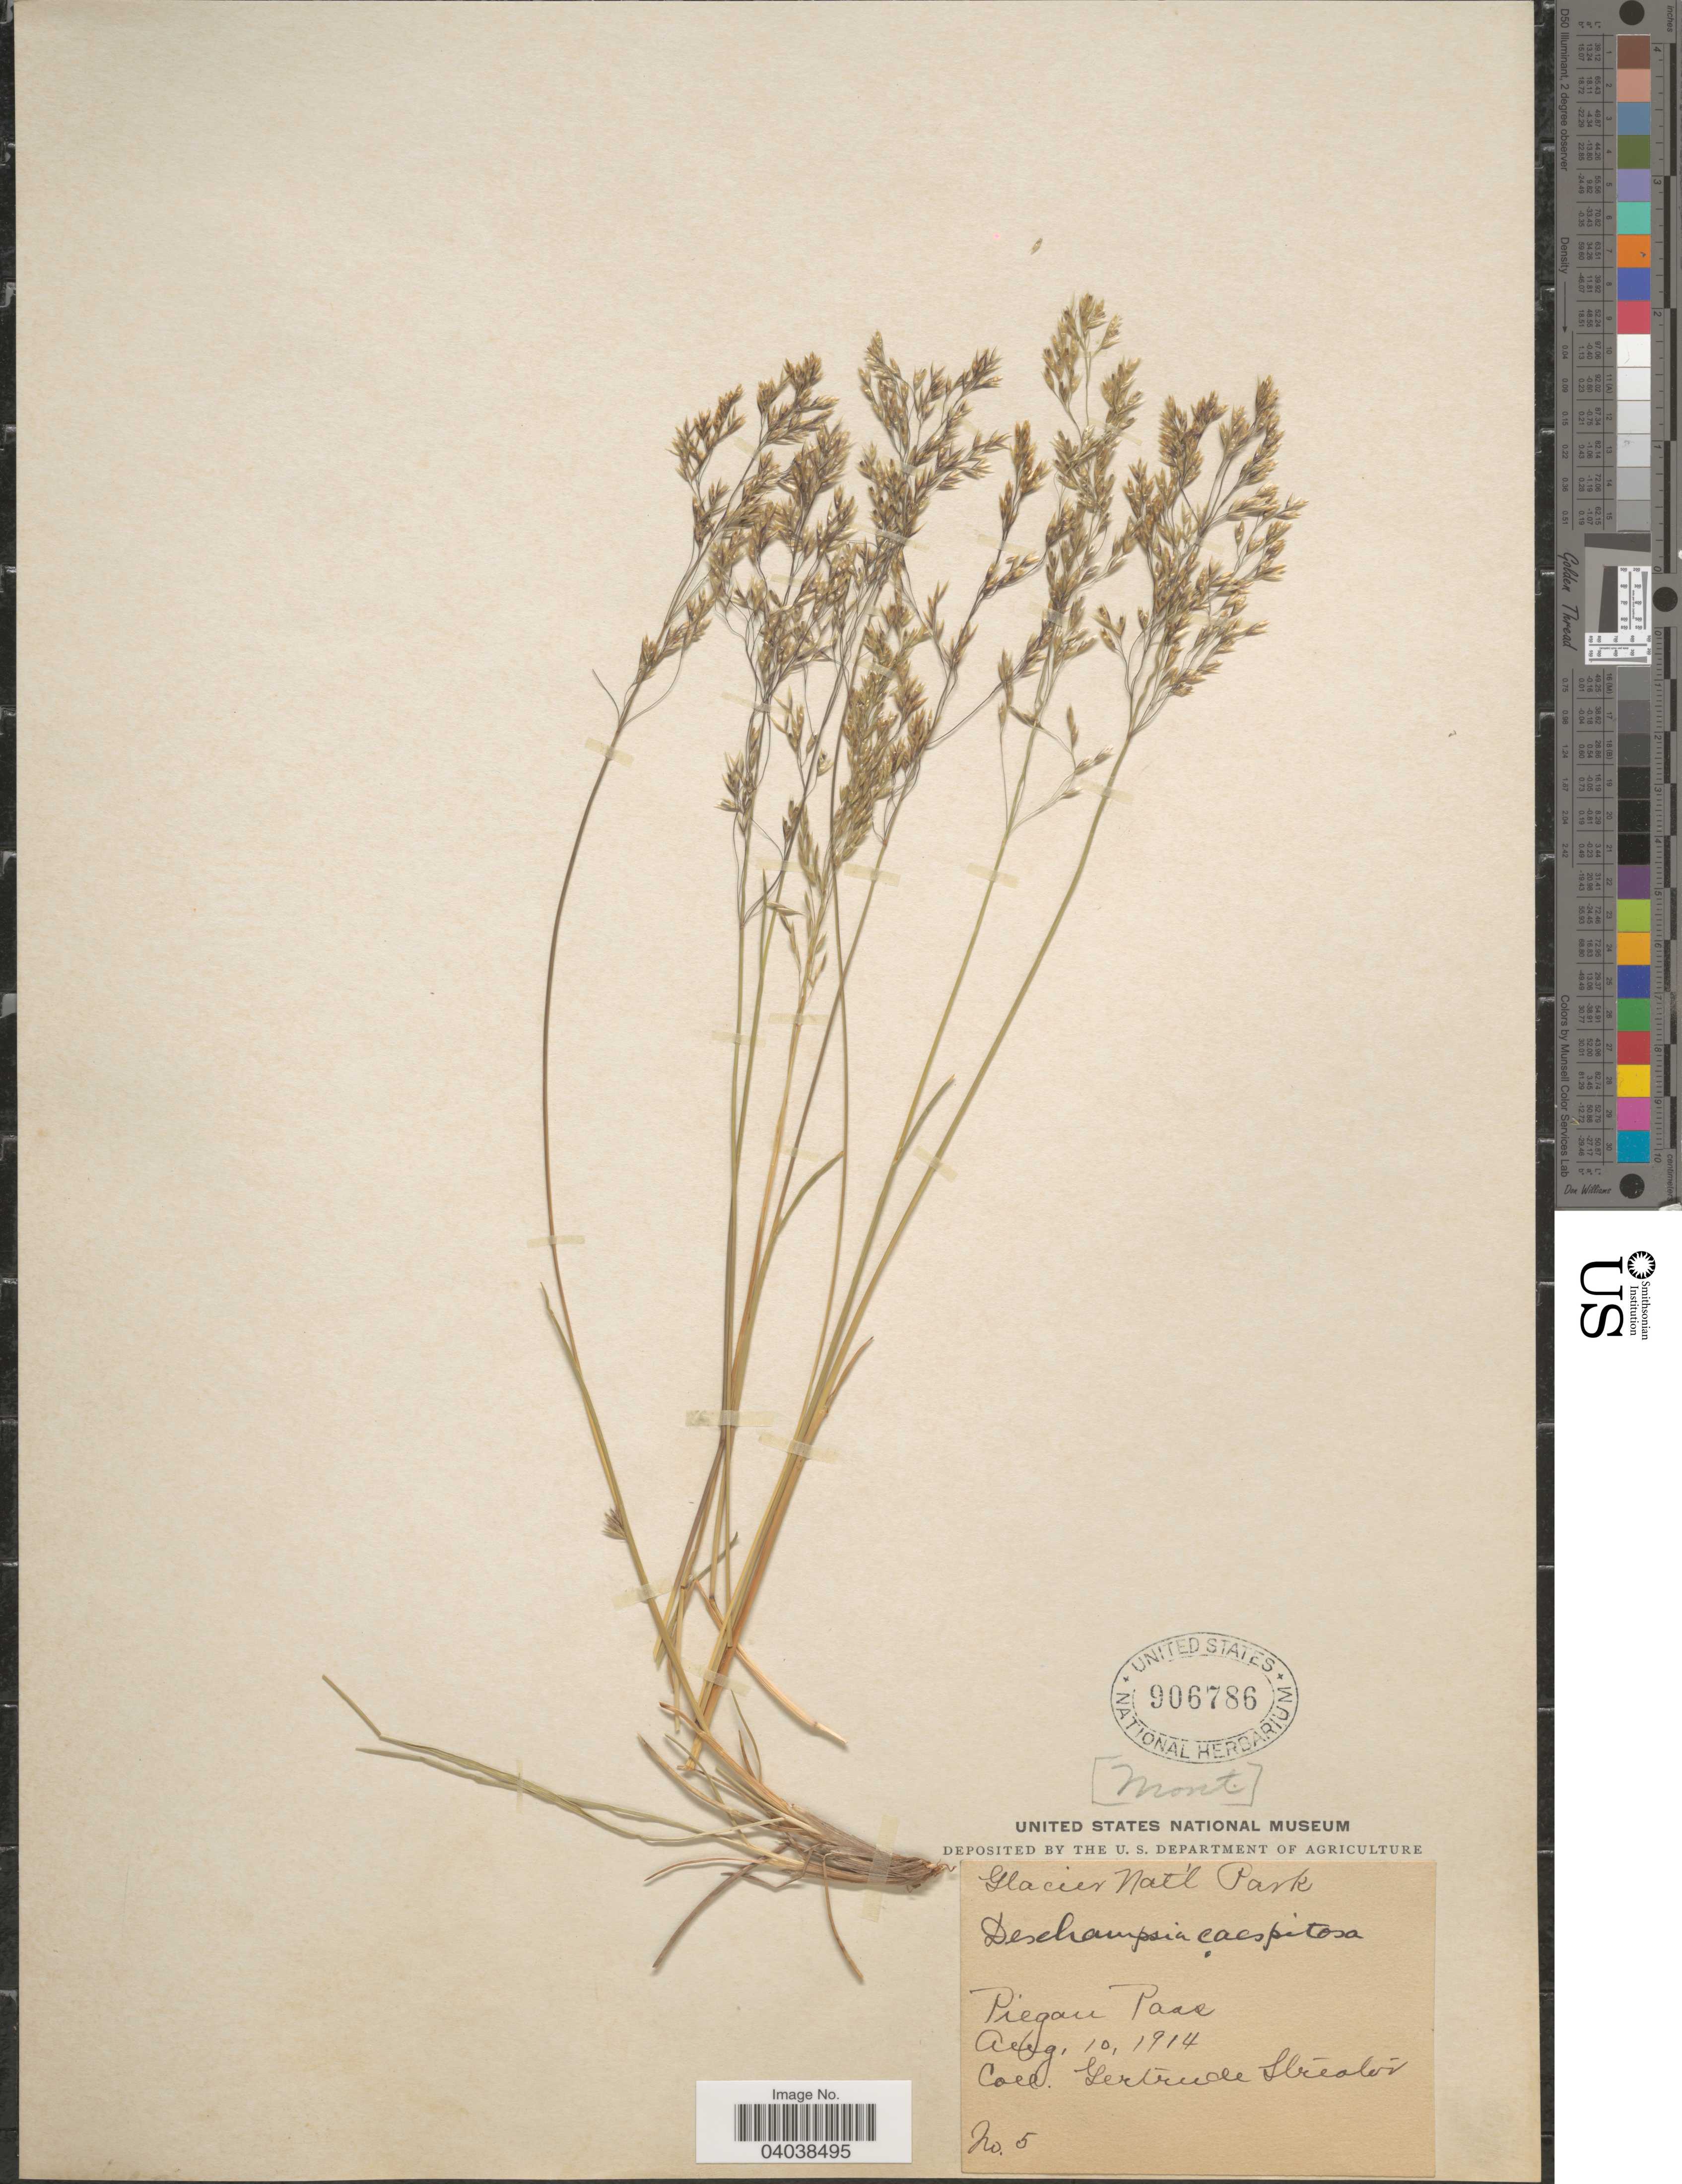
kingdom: Plantae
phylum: Tracheophyta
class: Liliopsida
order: Poales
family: Poaceae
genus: Deschampsia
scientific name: Deschampsia cespitosa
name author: (L.) P. Beauv.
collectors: G. Streator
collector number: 5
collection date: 1914-08-10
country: United States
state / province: Montana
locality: Glacier Nat'l Park. Piegan Pass.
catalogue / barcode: US 906786